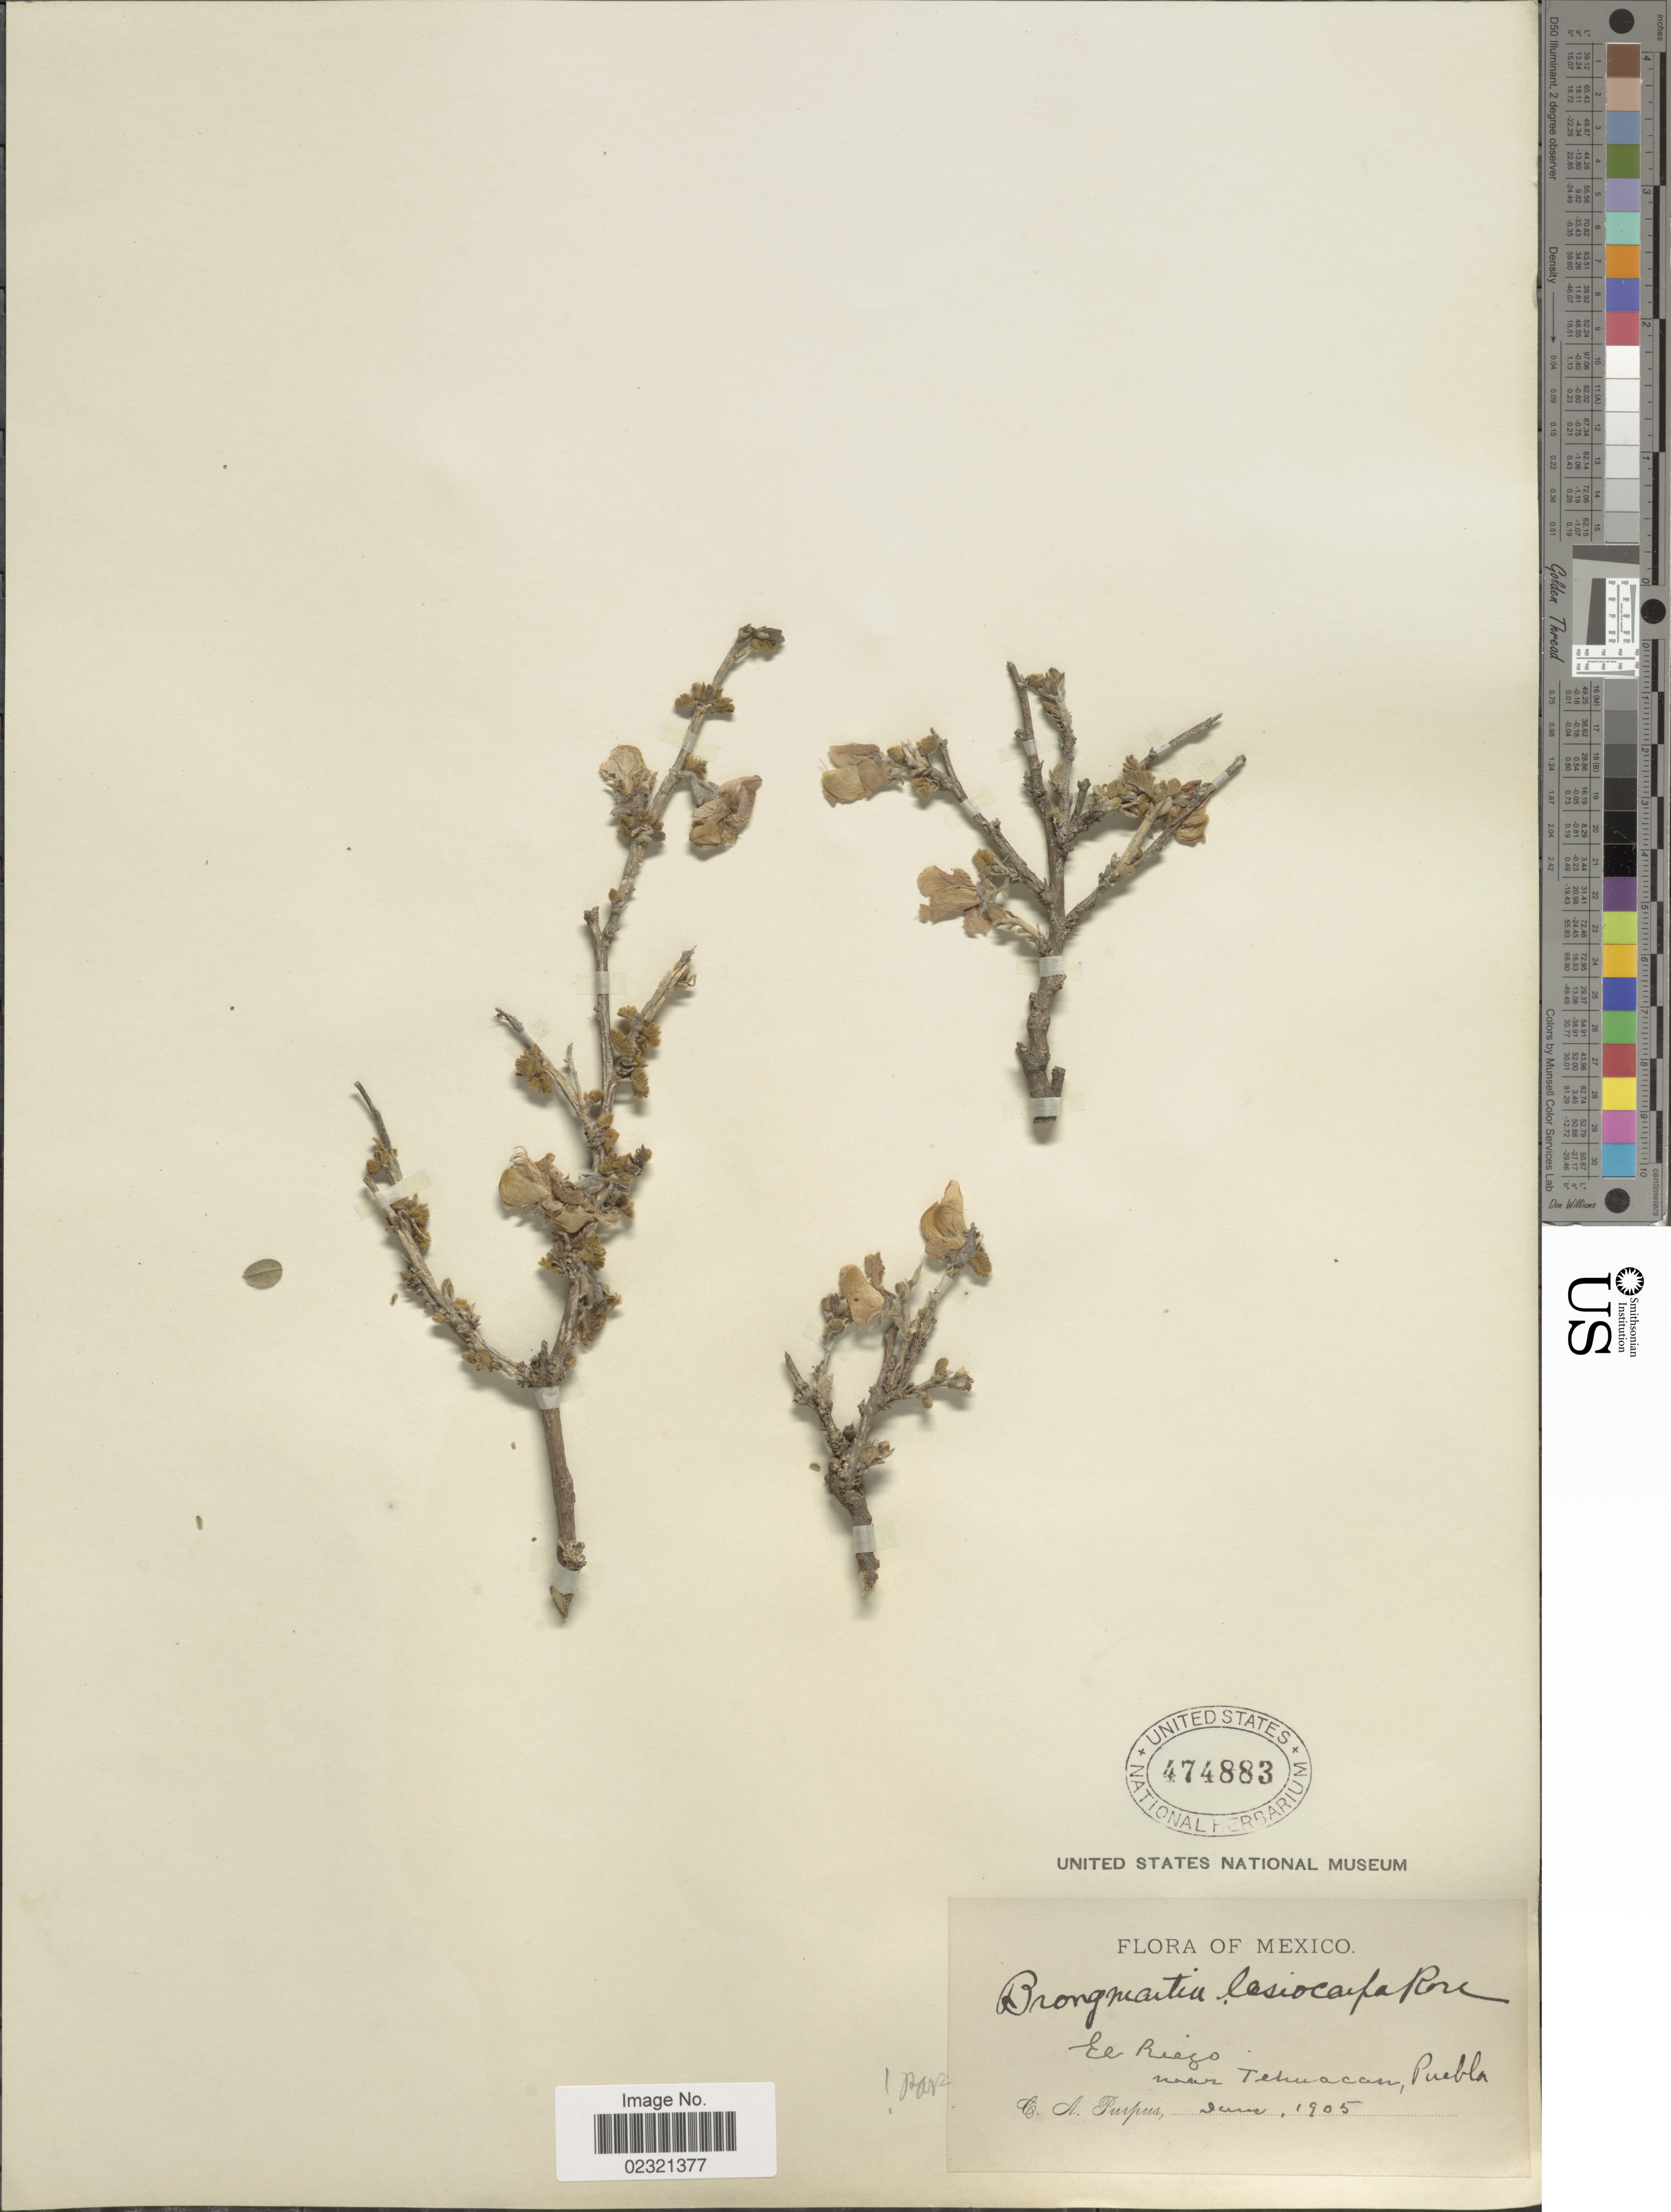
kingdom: Plantae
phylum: Tracheophyta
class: Magnoliopsida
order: Fabales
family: Fabaceae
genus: Brongniartia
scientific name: Brongniartia oligosperma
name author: Baill.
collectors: C. A. Purpus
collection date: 1905-06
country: Mexico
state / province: Puebla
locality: El Riego, near Tehuacan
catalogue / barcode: US 474883